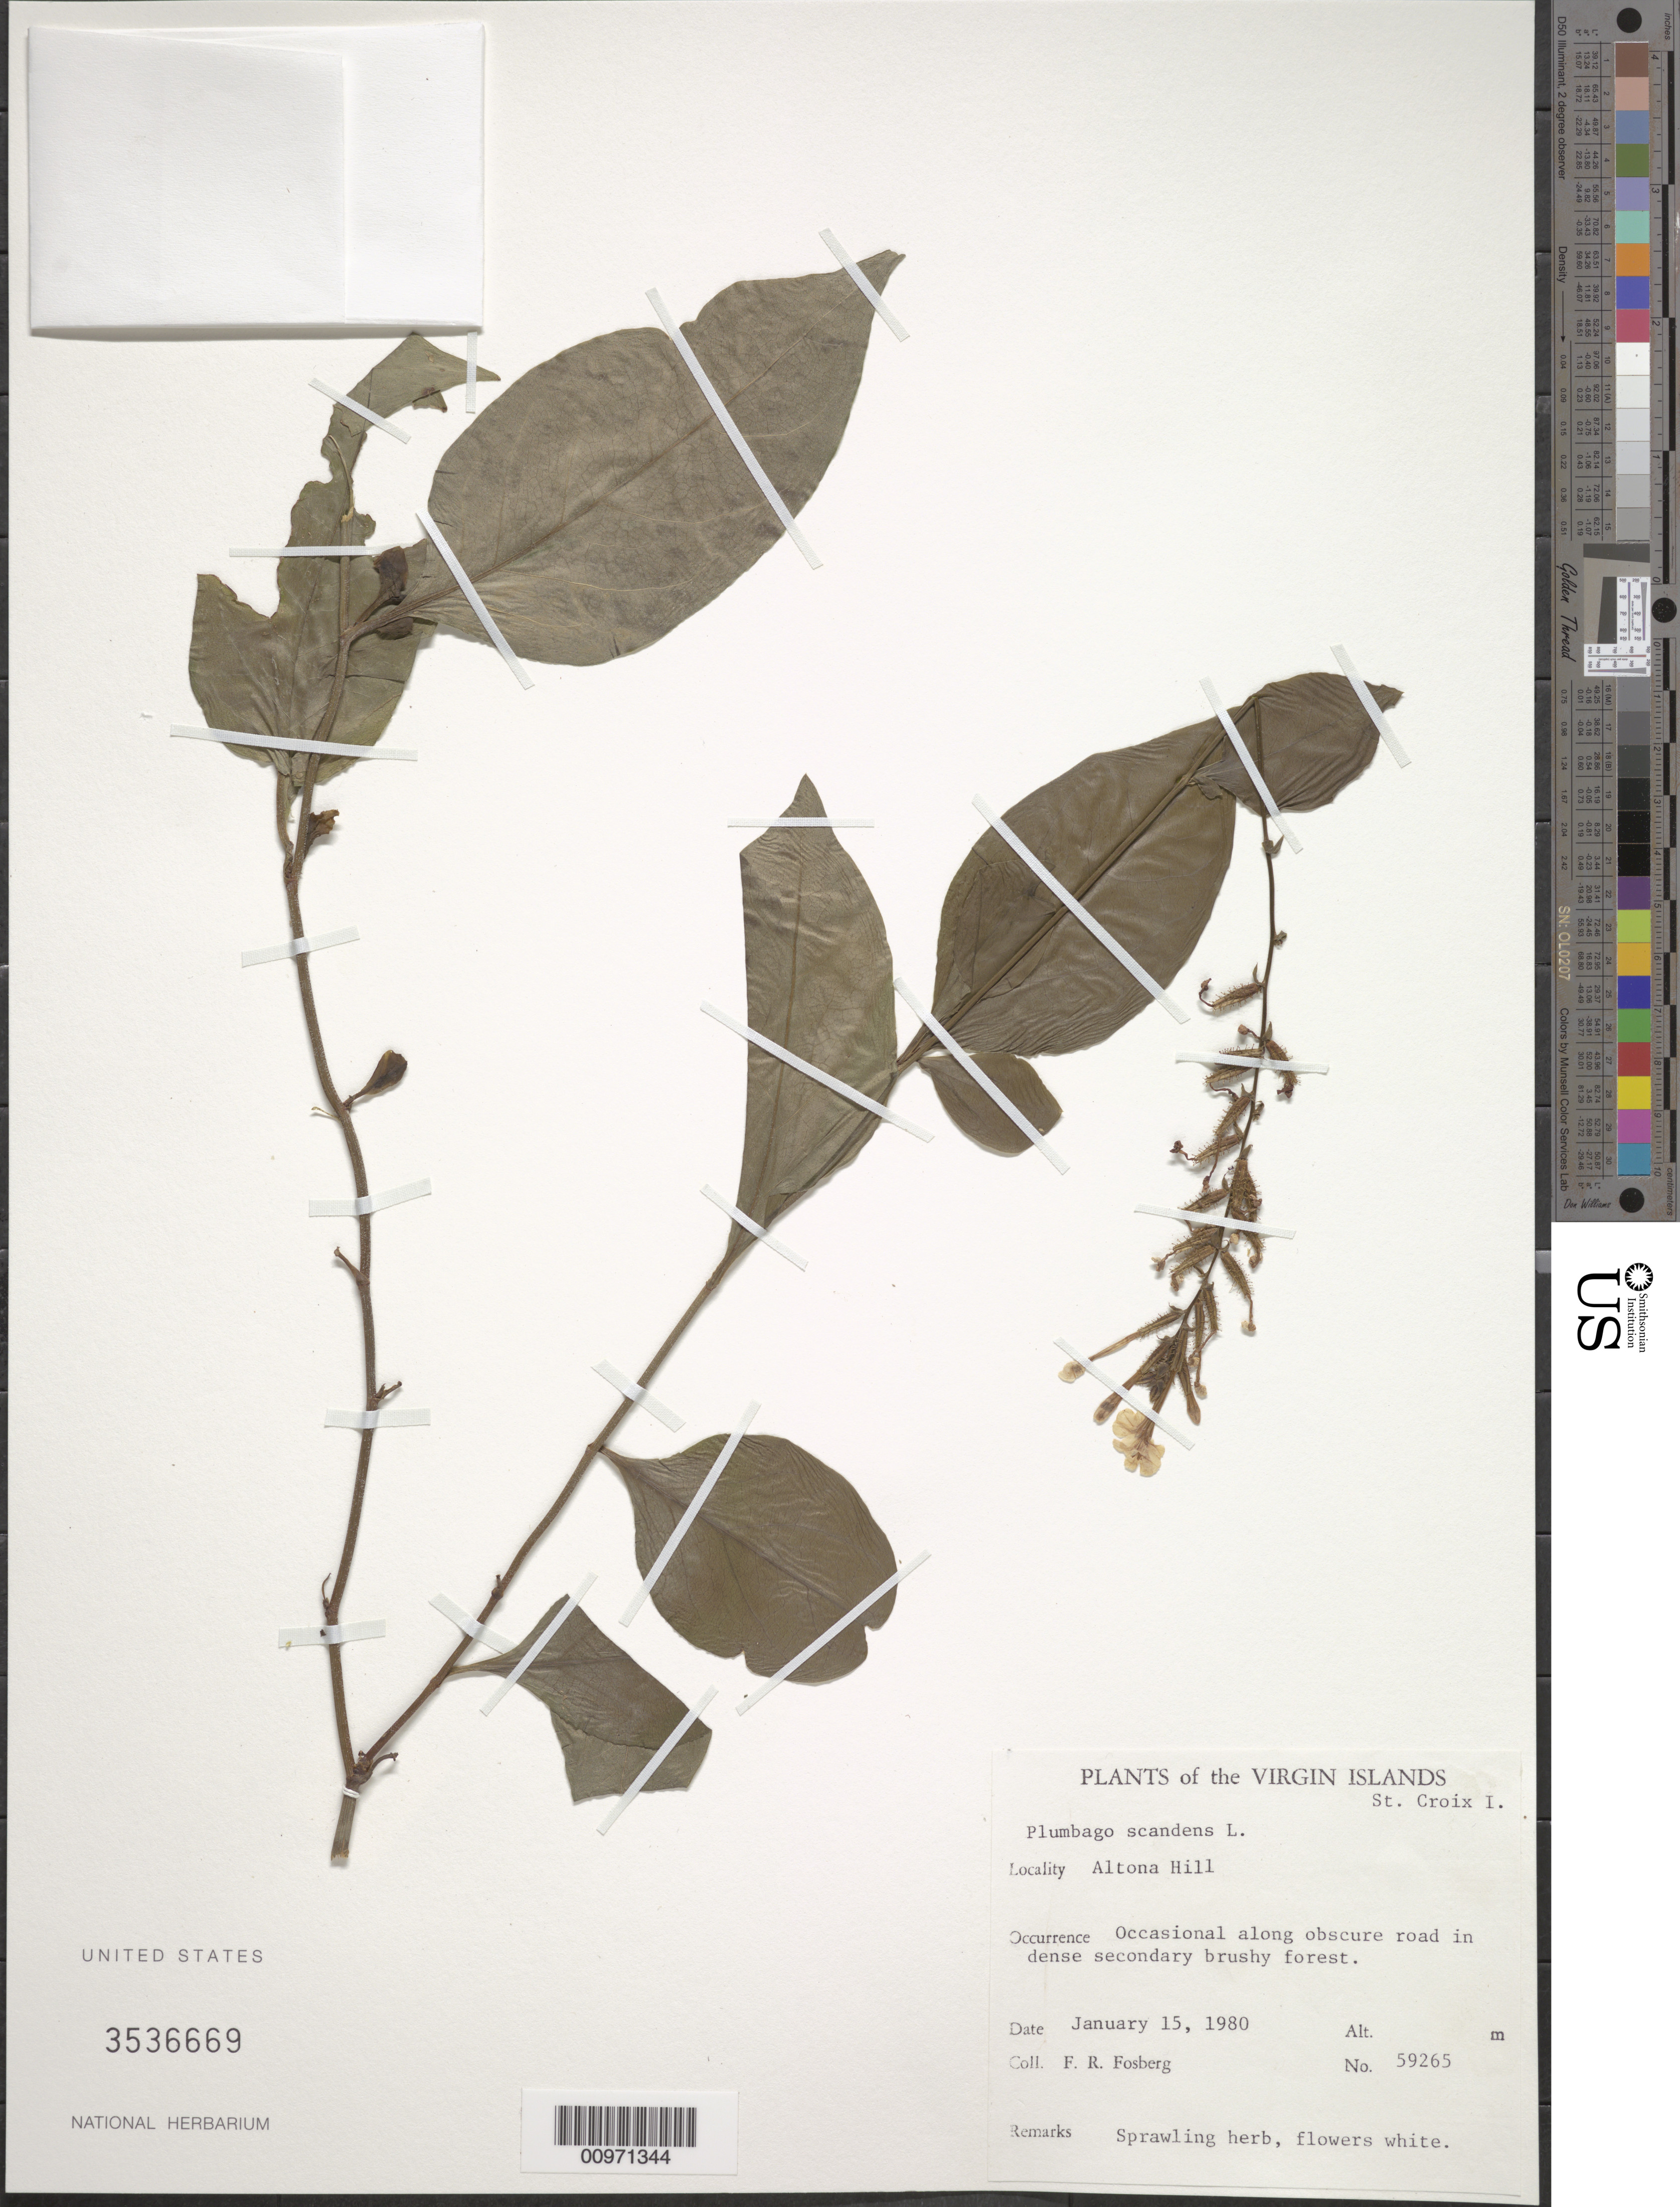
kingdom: Plantae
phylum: Tracheophyta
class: Magnoliopsida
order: Caryophyllales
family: Plumbaginaceae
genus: Plumbago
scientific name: Plumbago scandens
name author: L.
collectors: F. R. Fosberg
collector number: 59265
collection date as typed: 15 Jan 1980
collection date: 1980-01-15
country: U.S. Virgin Islands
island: St. Croix I.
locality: Altona Hill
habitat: Along obscure road in dense secondary brushy forest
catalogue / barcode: US 3536669